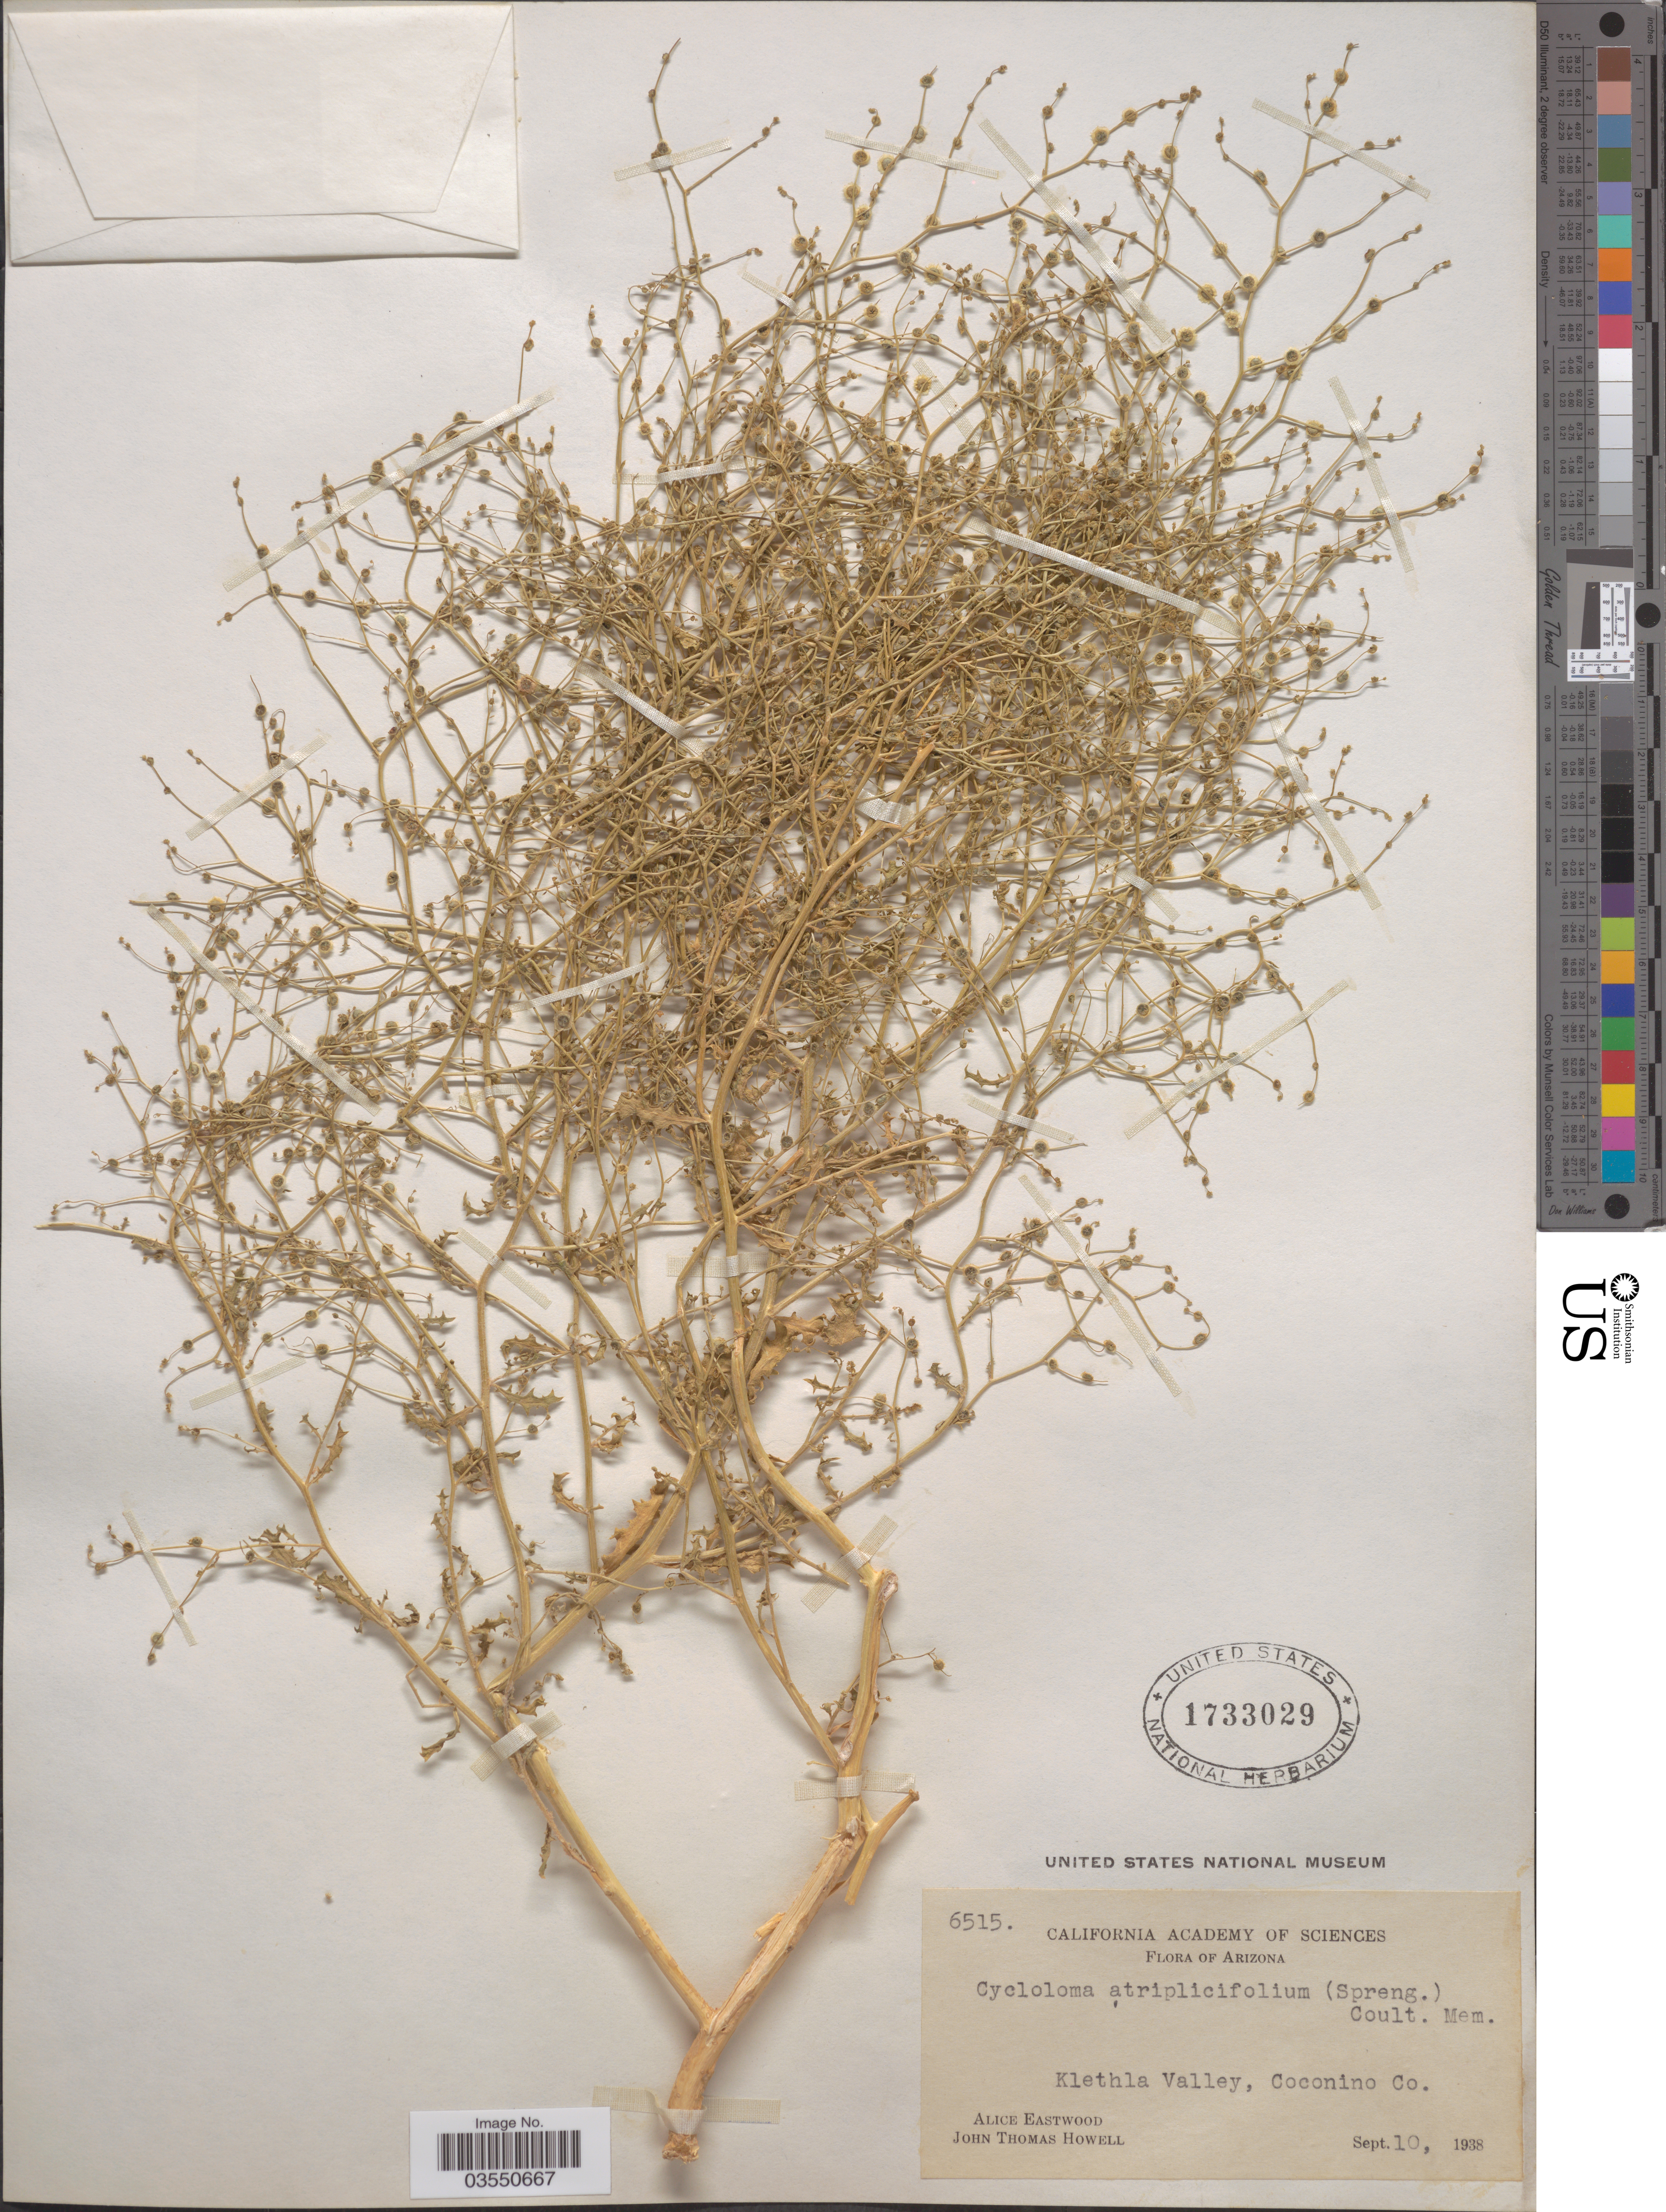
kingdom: Plantae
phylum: Tracheophyta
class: Magnoliopsida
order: Caryophyllales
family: Amaranthaceae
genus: Dysphania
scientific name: Dysphania atriplicifolia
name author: (Spreng.) G. Kadereit et al.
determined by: U.S. National Herbarium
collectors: A. Eastwood & J. T. Howell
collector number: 6515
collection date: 1938-09-10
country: United States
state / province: Arizona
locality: Klethla Valley, Coconino Co.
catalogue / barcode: US 1733029